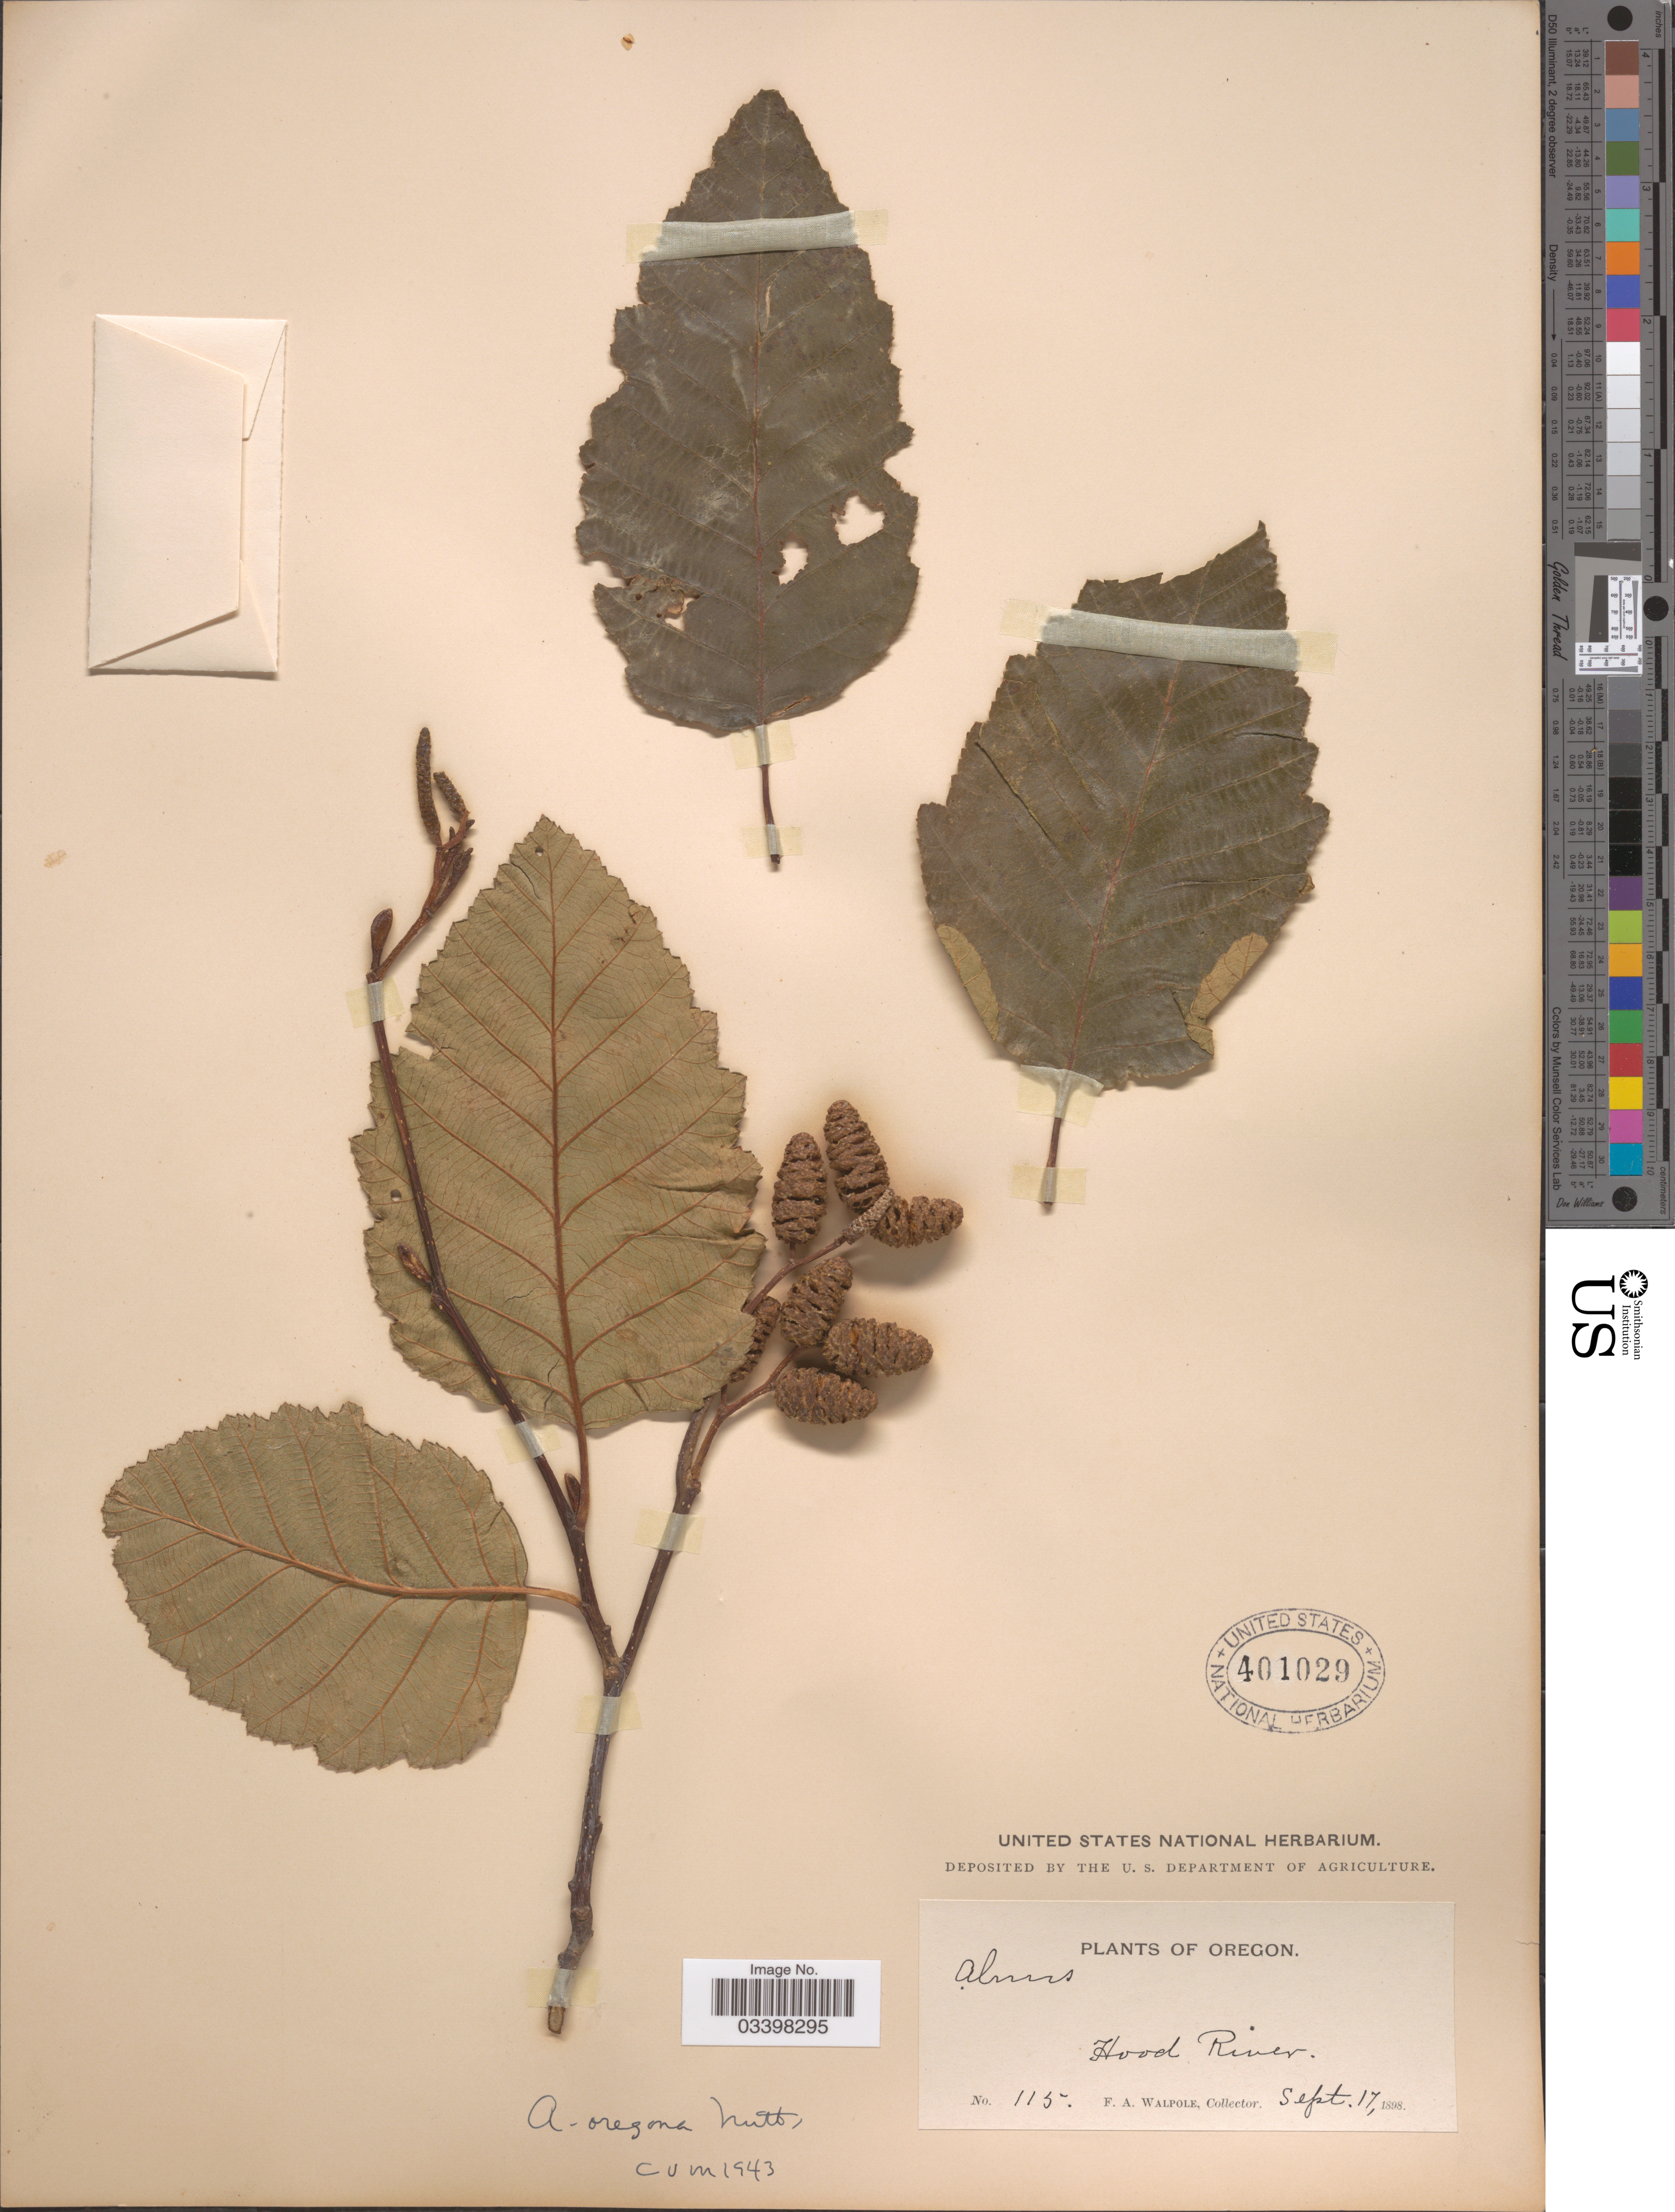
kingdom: Plantae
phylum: Tracheophyta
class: Magnoliopsida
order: Fagales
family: Betulaceae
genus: Alnus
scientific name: Alnus rubra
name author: Bong.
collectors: F. Walpole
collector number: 115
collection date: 1898-09-17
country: United States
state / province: Oregon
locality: Hood River.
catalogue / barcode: US 401029